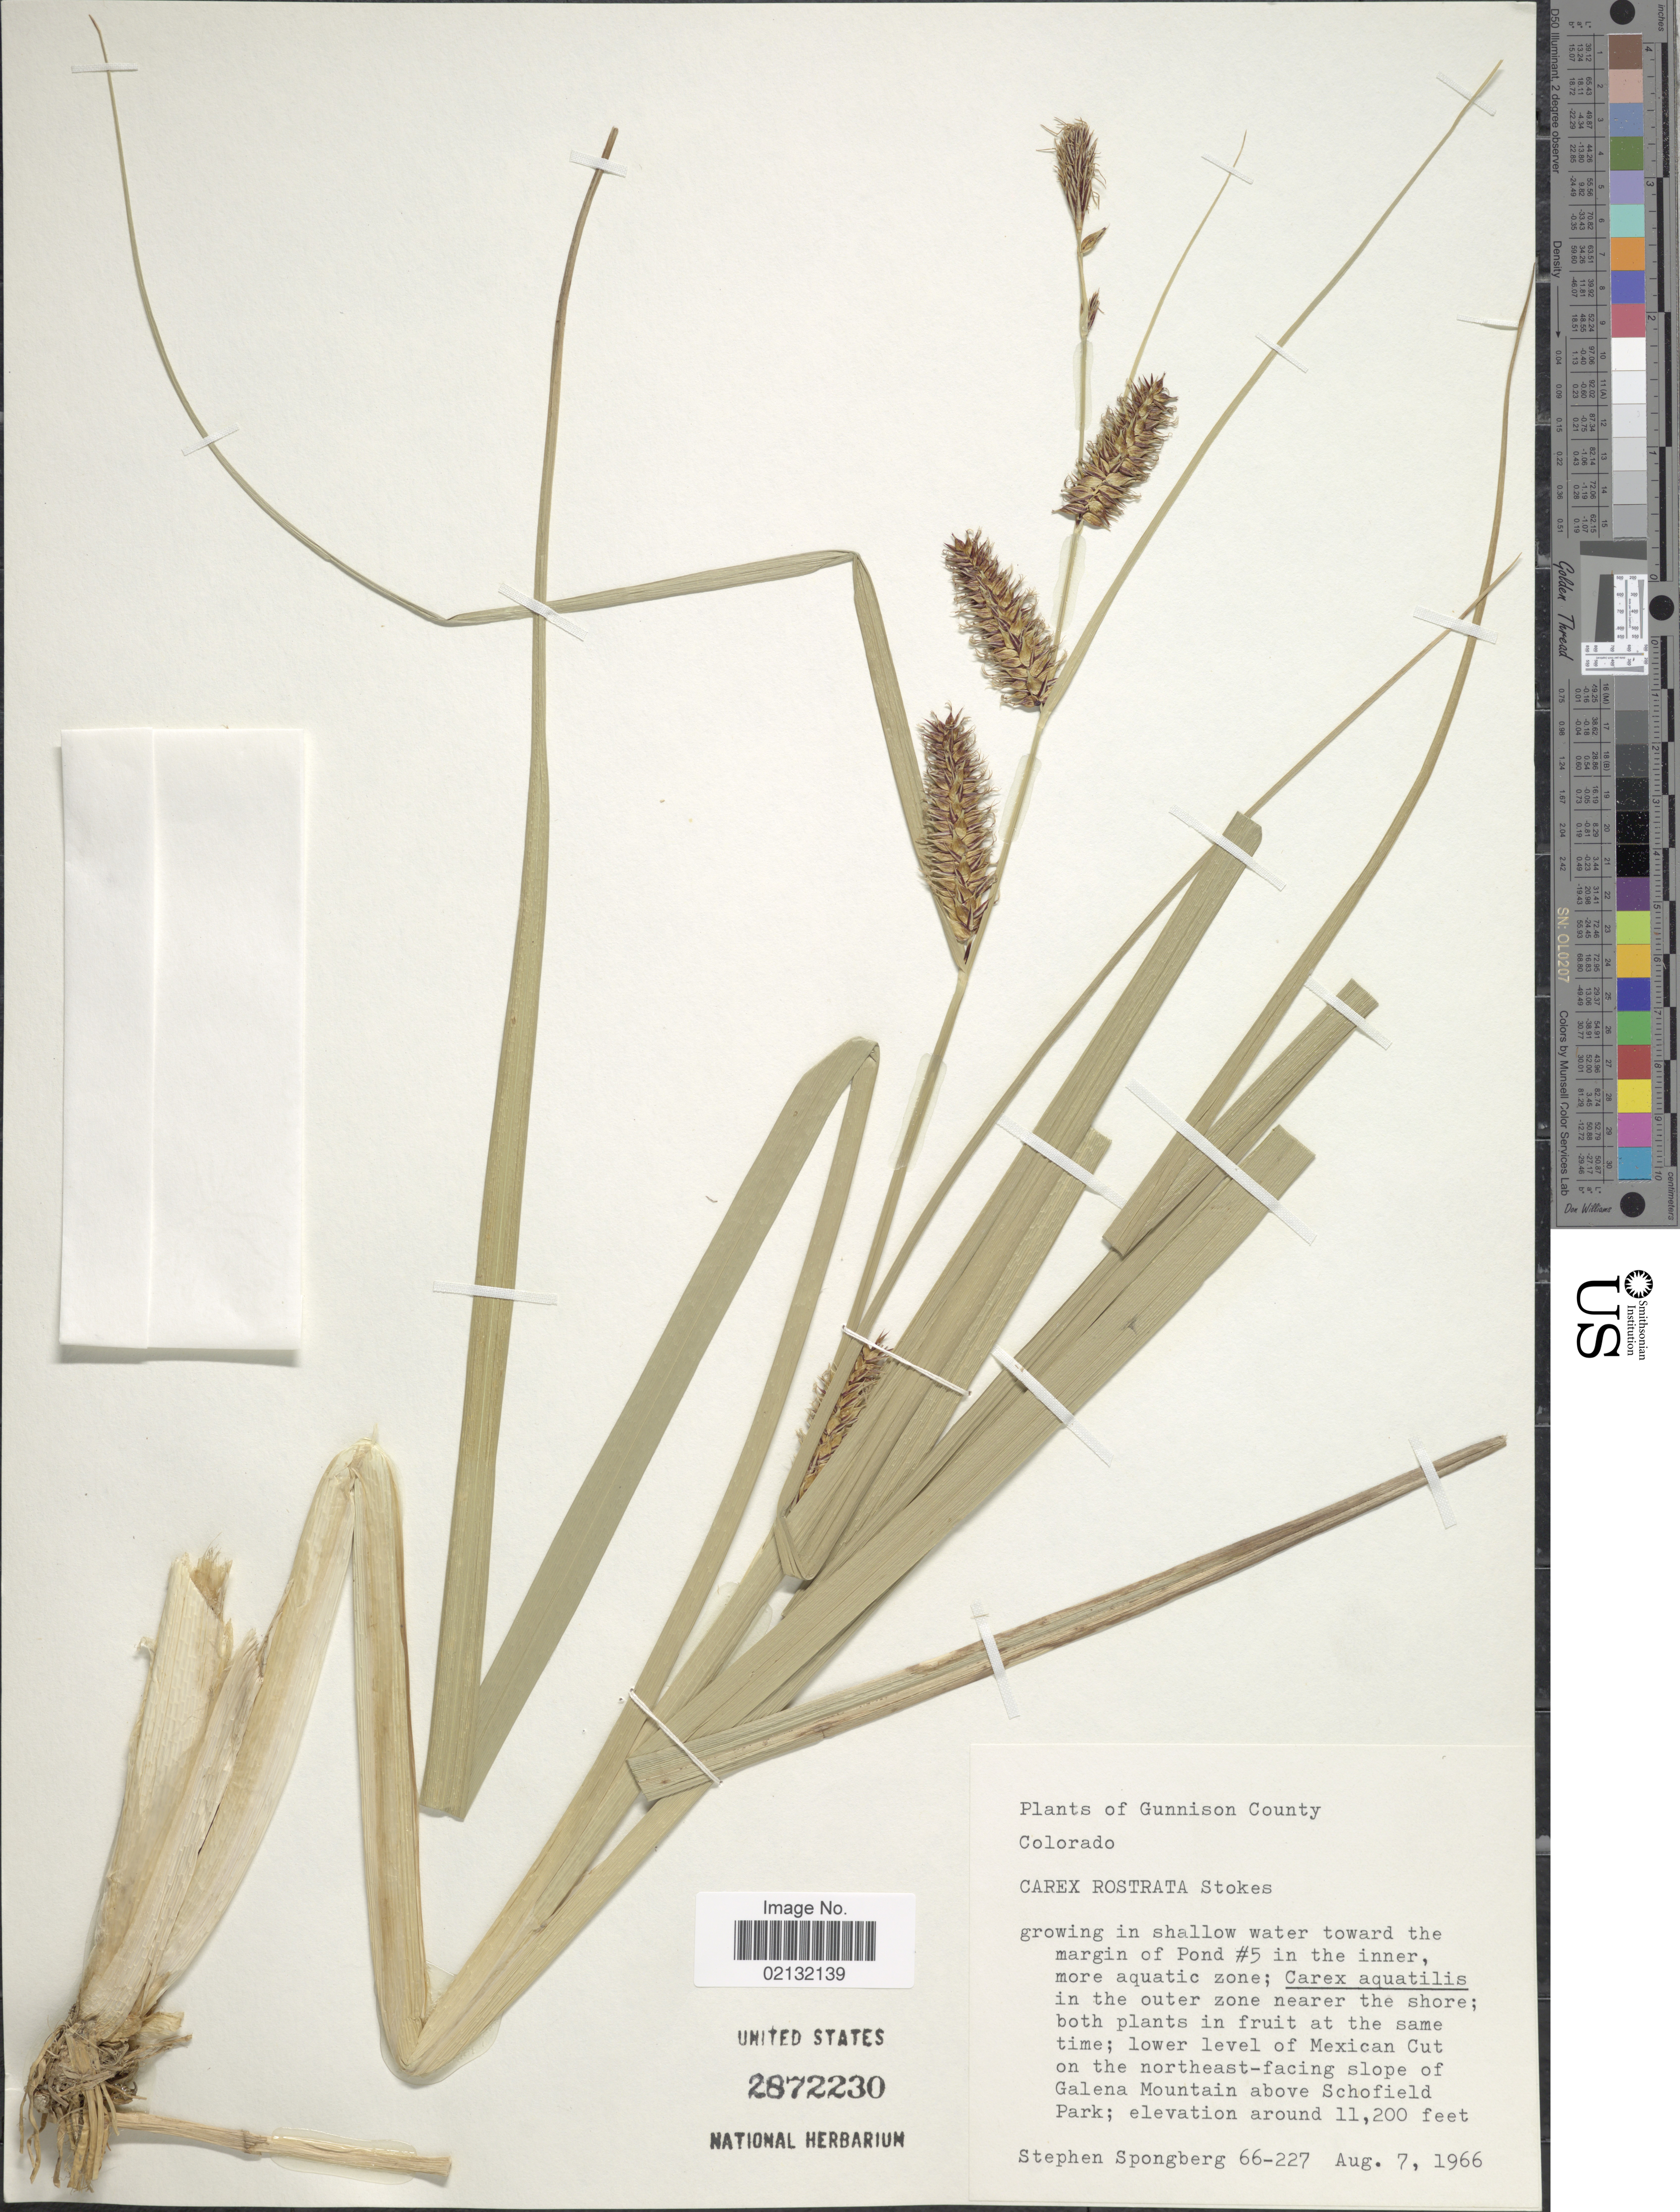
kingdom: Plantae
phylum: Tracheophyta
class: Liliopsida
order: Poales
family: Cyperaceae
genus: Carex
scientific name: Carex rostrata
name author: Stokes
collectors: S. A.Spongberg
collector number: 66-227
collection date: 1966-08-07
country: United States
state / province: Colorado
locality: Gunnison County, Colorado. lower level of Mexican Cut of Galena Mountain above Schofield Park.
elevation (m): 3414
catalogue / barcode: US 2872230